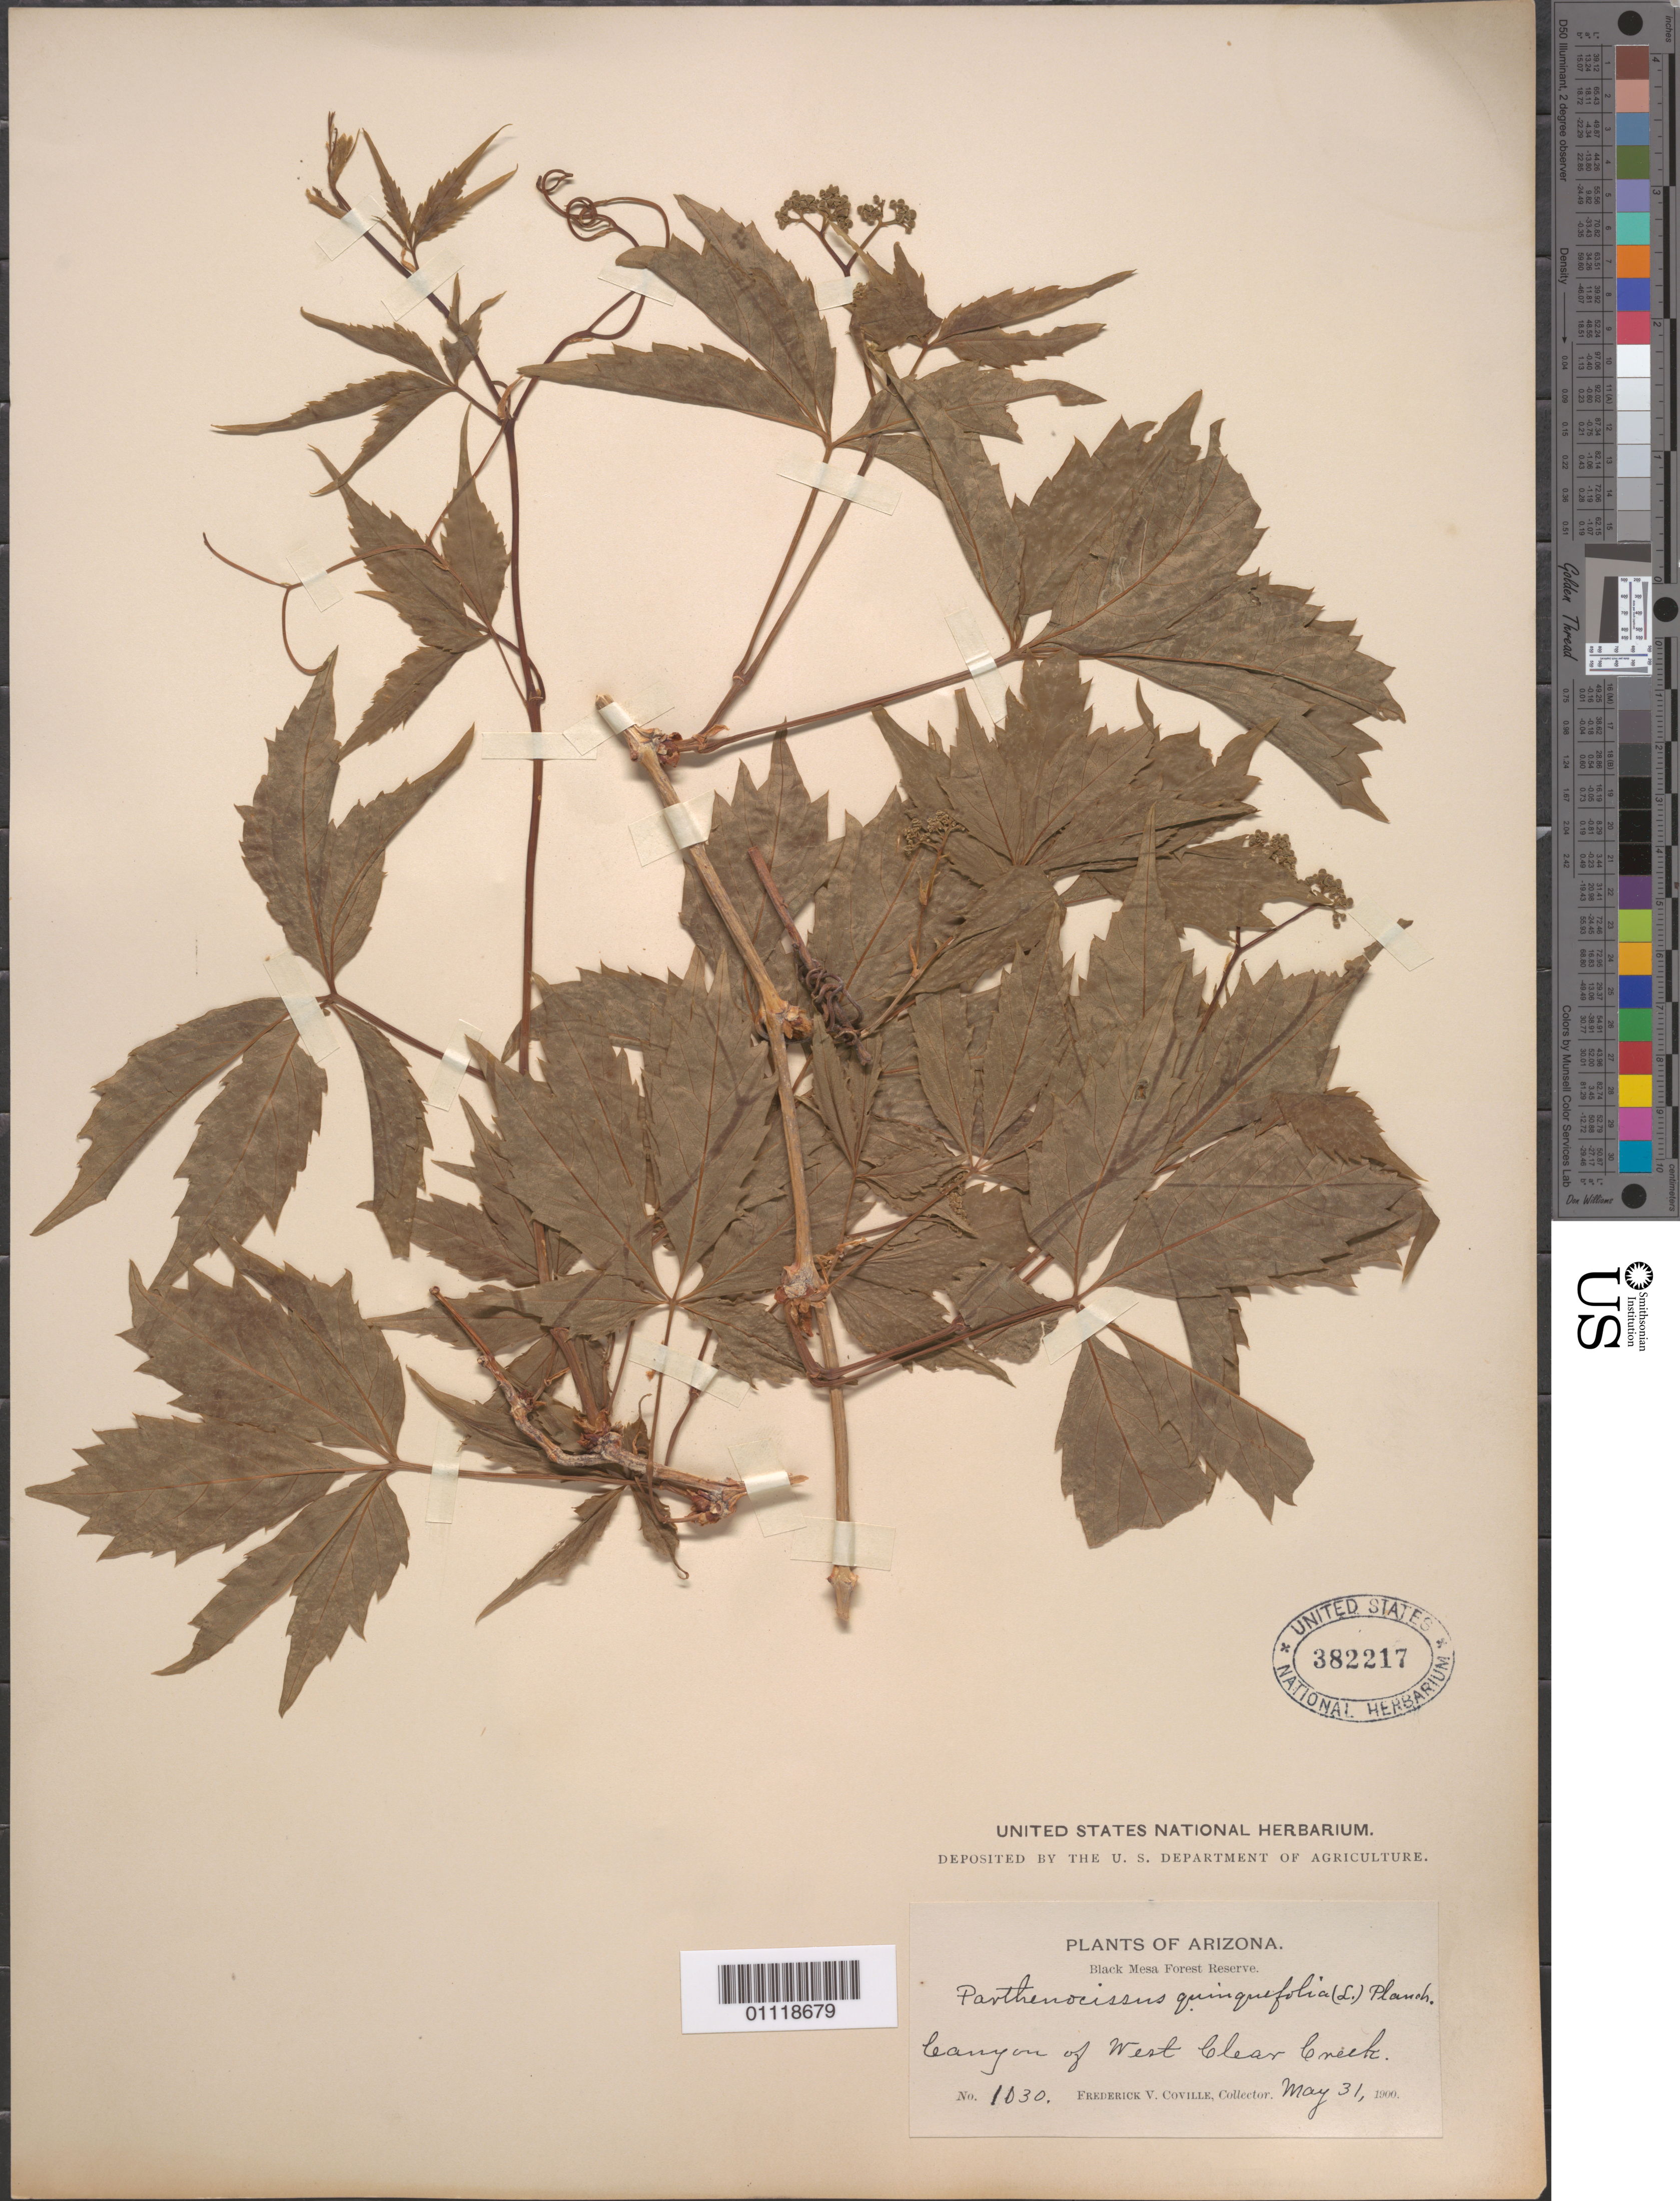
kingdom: Plantae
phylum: Tracheophyta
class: Magnoliopsida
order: Vitales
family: Vitaceae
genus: Parthenocissus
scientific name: Parthenocissus vitacea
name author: (Knerr) Hitchc.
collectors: F. V. Coville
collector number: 1030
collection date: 1900-05-31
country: United States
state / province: Arizona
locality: Black Mesa Forest Reserve. Canyon of W Clear Creek.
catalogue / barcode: US 382217